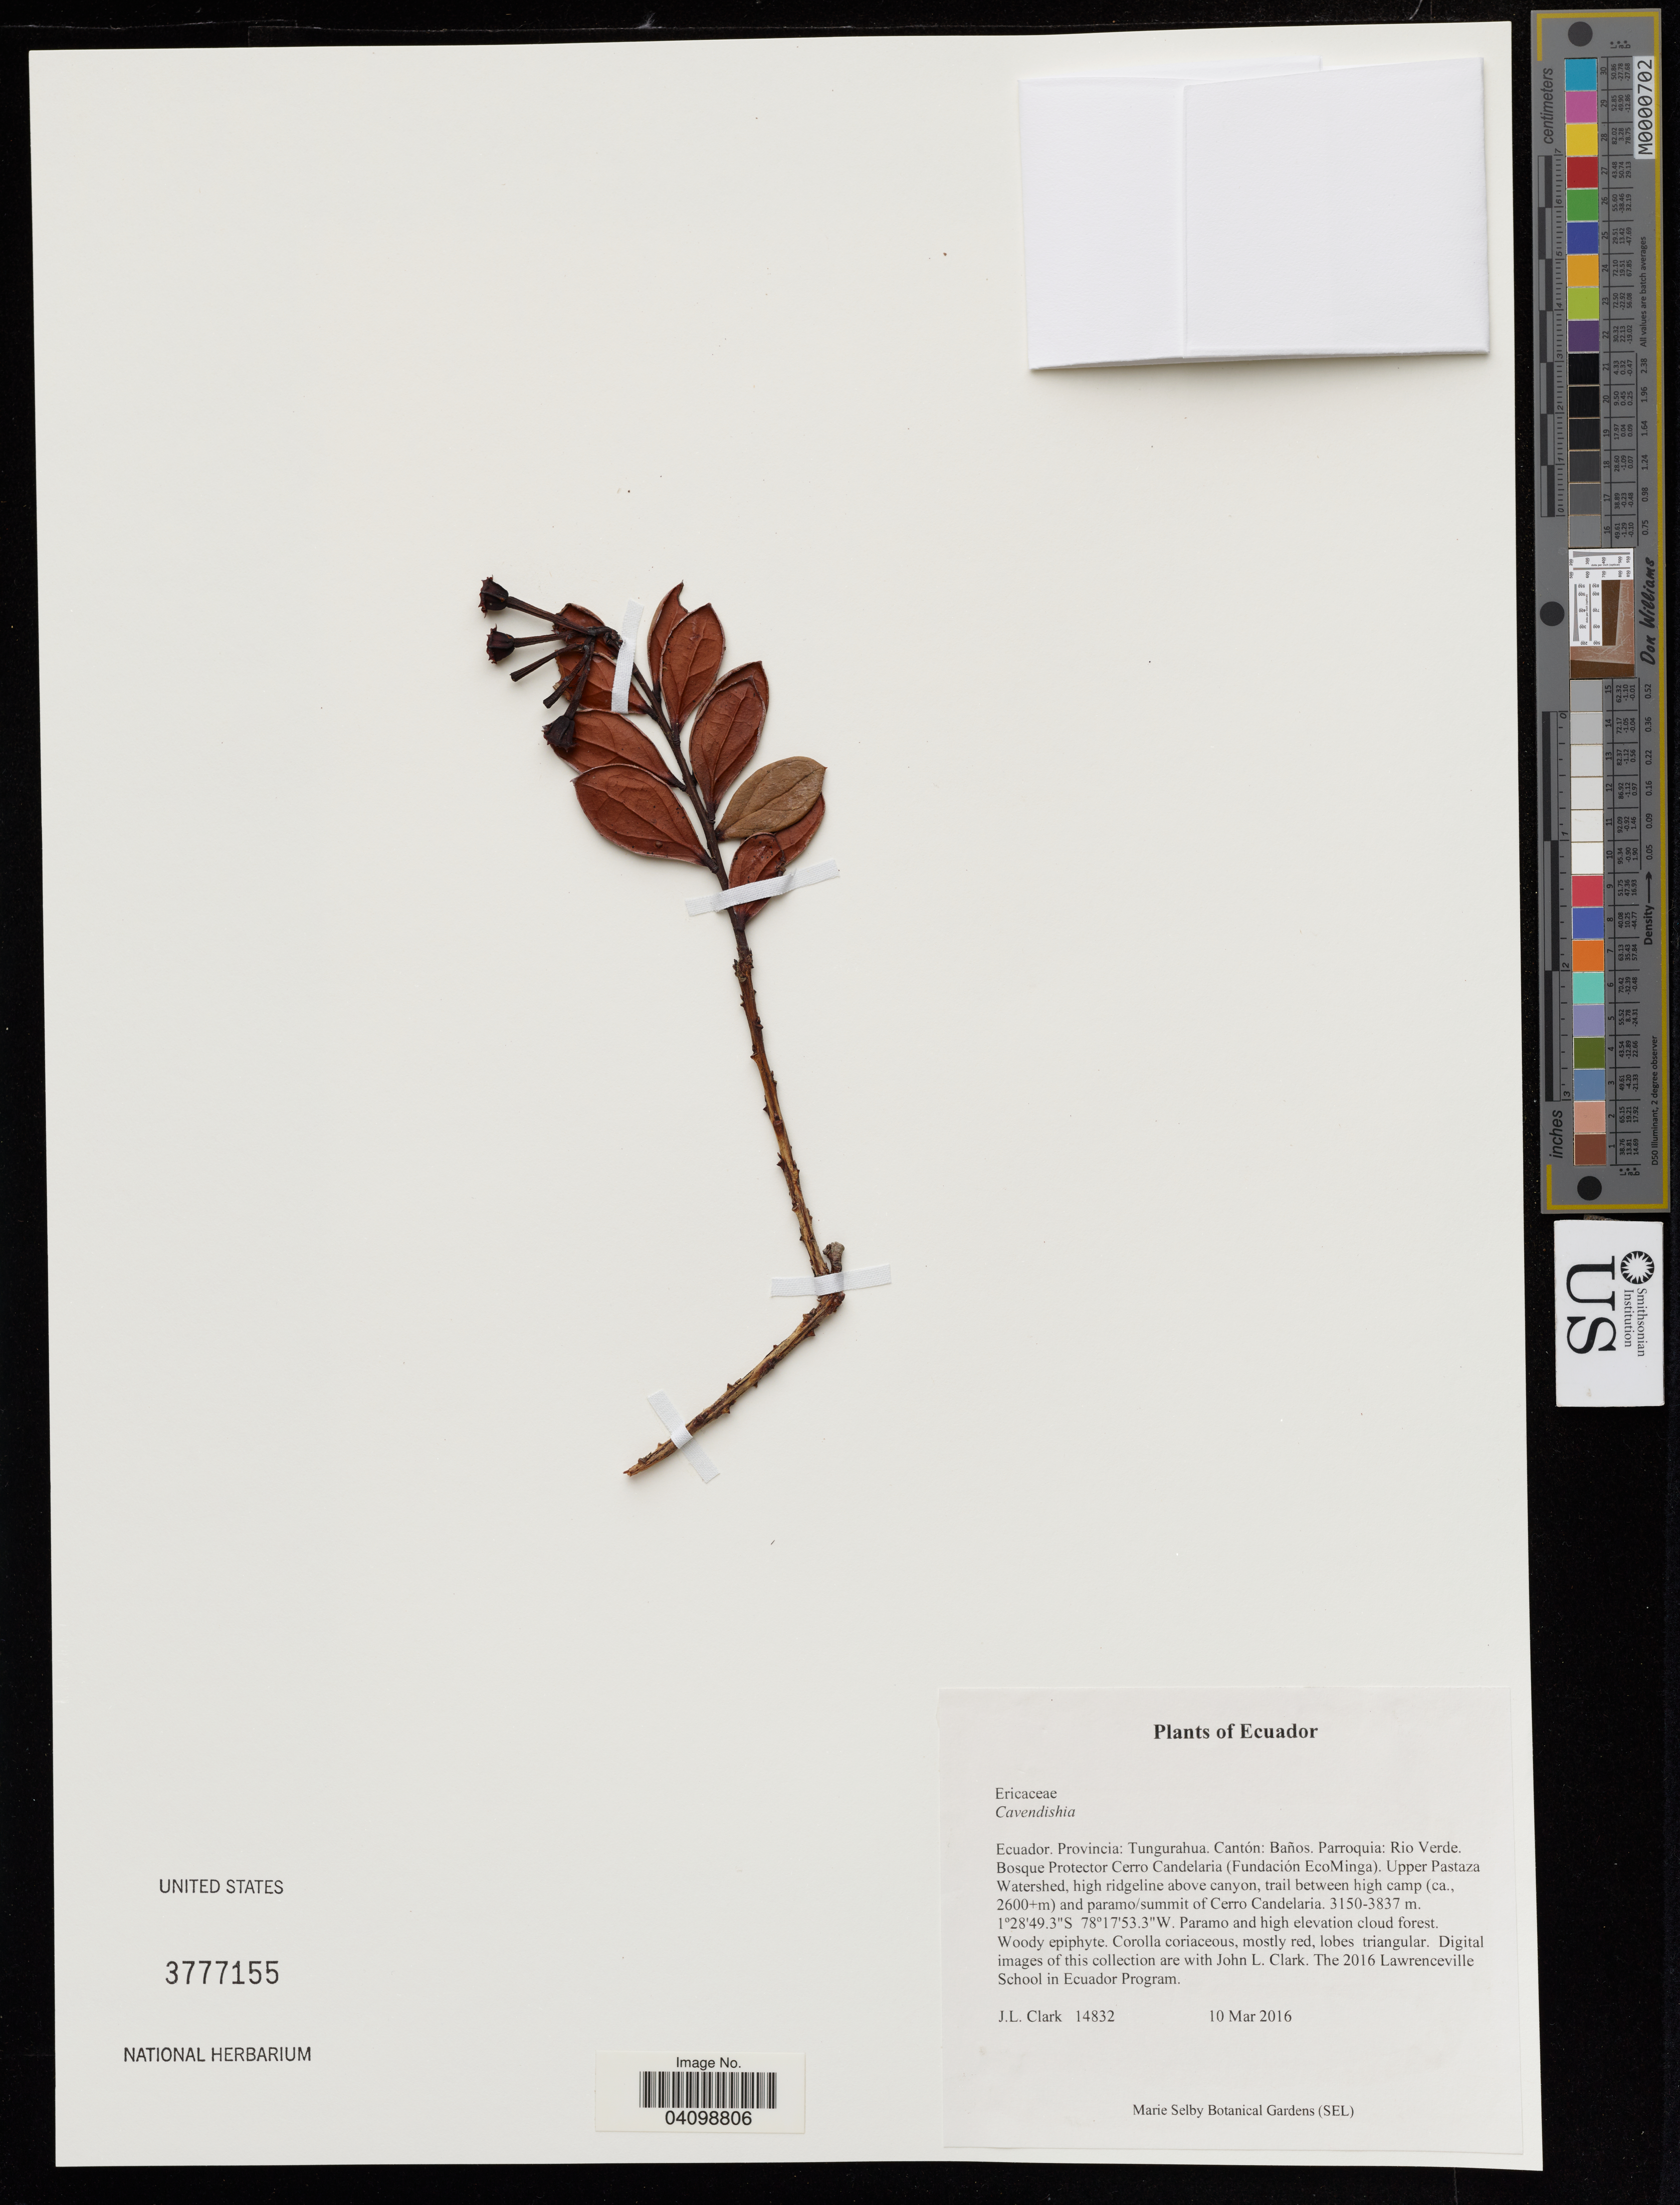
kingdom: Plantae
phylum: Tracheophyta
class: Magnoliopsida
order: Ericales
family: Ericaceae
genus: Cavendishia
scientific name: Cavendishia sp.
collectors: J. Clark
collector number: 14832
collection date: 2016-03-10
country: Ecuador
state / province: Tungurahua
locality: Cantón: Baños. Parroquia: Rio Verde. Bosque Protector Cerro Candelaria (Fundación EcoMinga). Upper Pastaza Watershed, high ridgeline above canyon, trail between high camp (ca., 2600+m) and paramo/summit of Cerro Candelaria.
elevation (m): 3150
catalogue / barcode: US 3777155